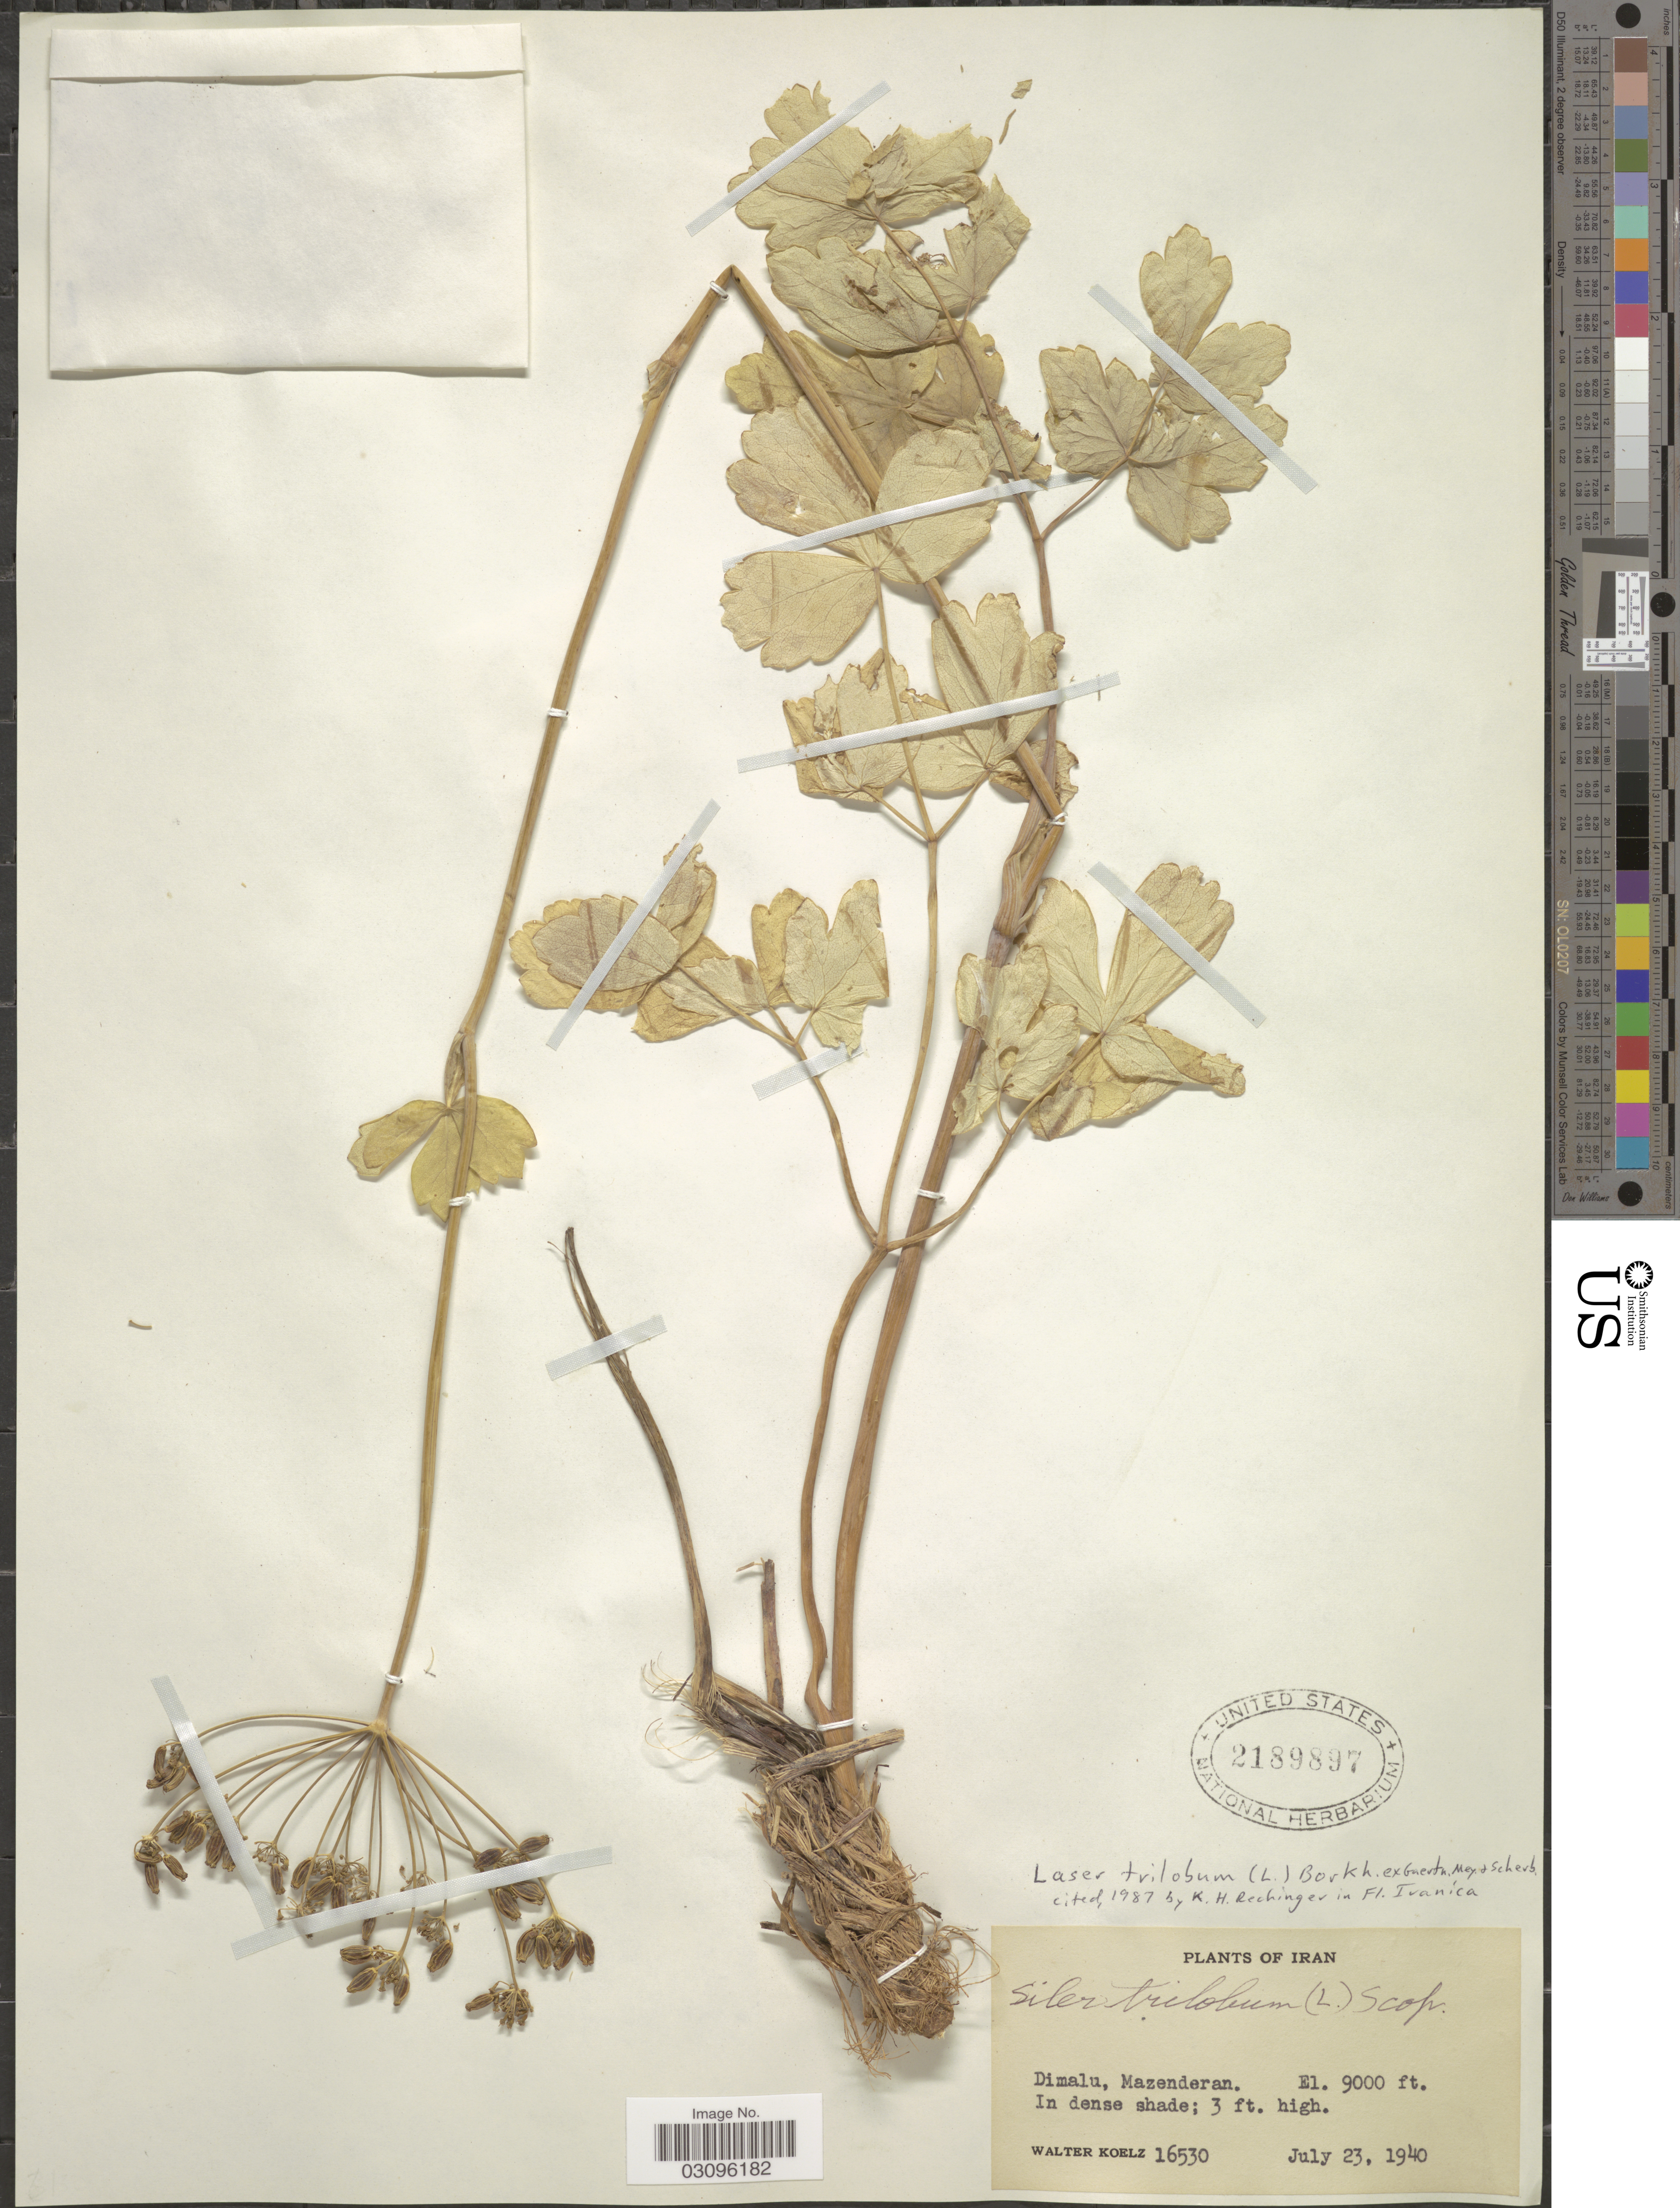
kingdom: Plantae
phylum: Tracheophyta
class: Magnoliopsida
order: Apiales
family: Apiaceae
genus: Laser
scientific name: Laser trilobum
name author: (L.) Borkh.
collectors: W. N. Koelz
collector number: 16530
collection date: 1940-07-23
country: Iran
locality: Dimalu, Mazenderan.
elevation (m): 2743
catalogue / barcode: US 2189897